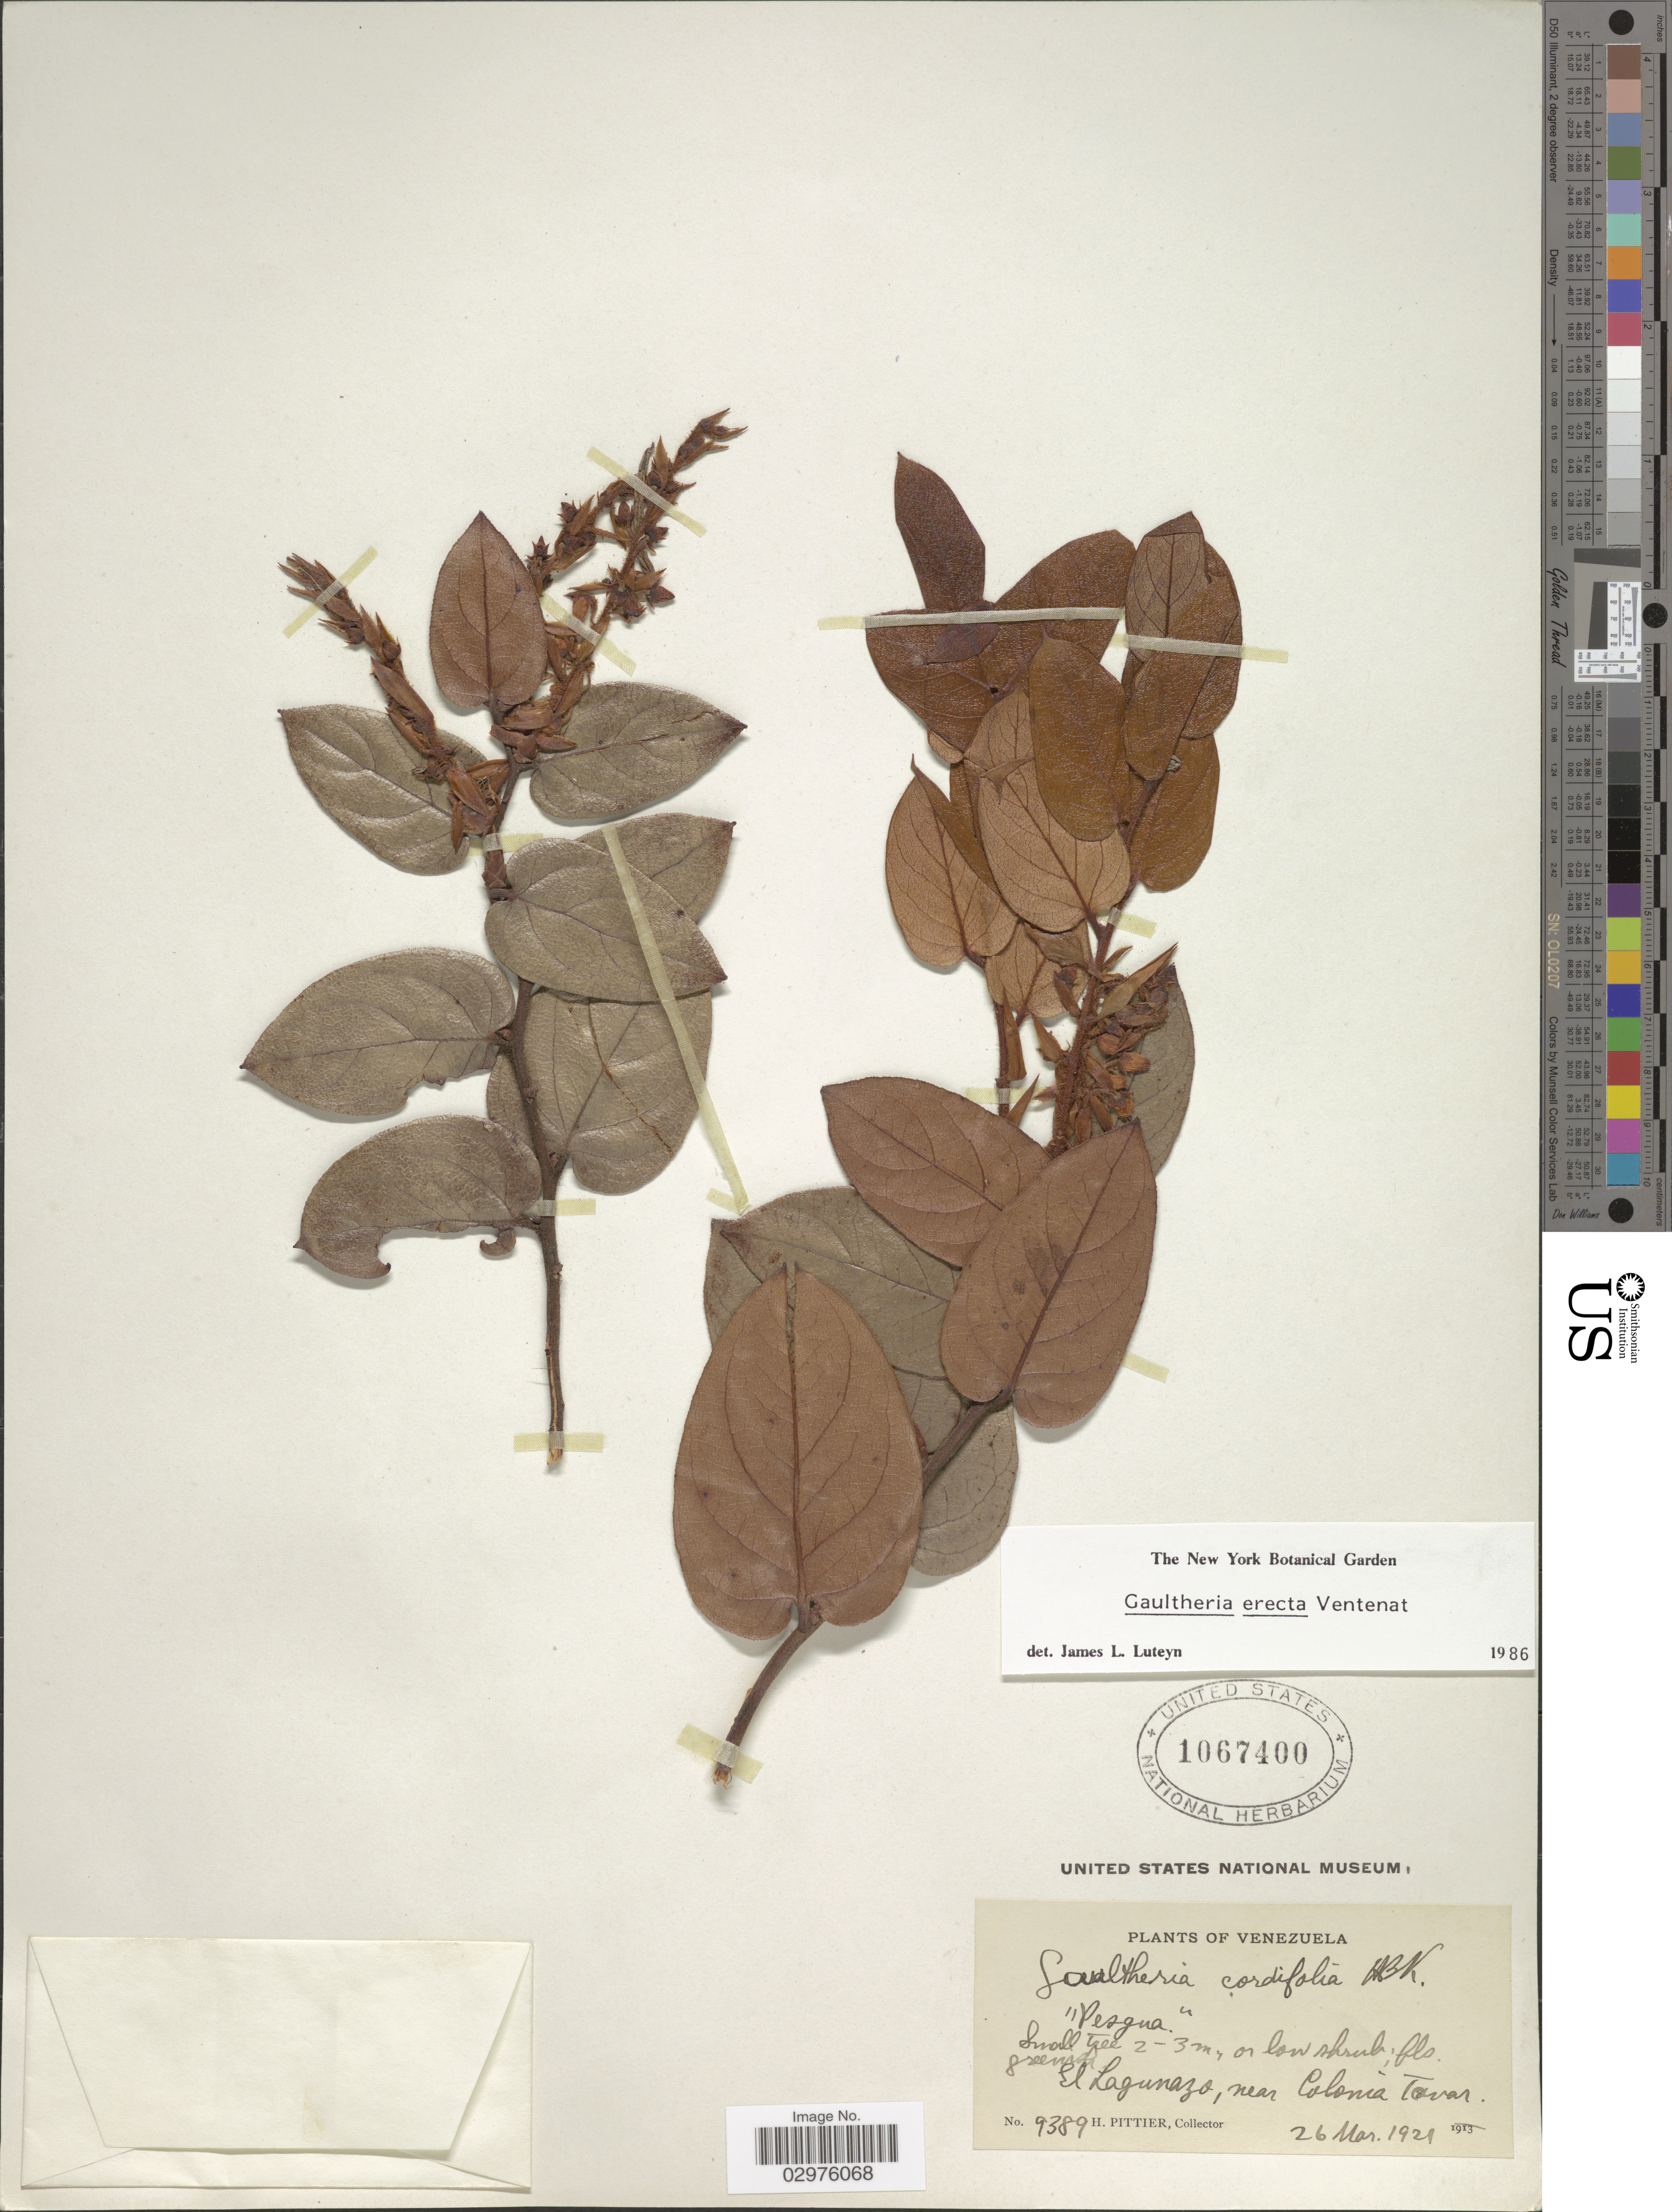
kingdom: Plantae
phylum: Tracheophyta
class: Magnoliopsida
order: Ericales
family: Ericaceae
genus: Gaultheria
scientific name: Gaultheria erecta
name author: Vent.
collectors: H. F. Pittier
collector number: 9389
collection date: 1921-03-26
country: Venezuela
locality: El Lagunazo, near Colonia Tovar.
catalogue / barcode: US 1067400